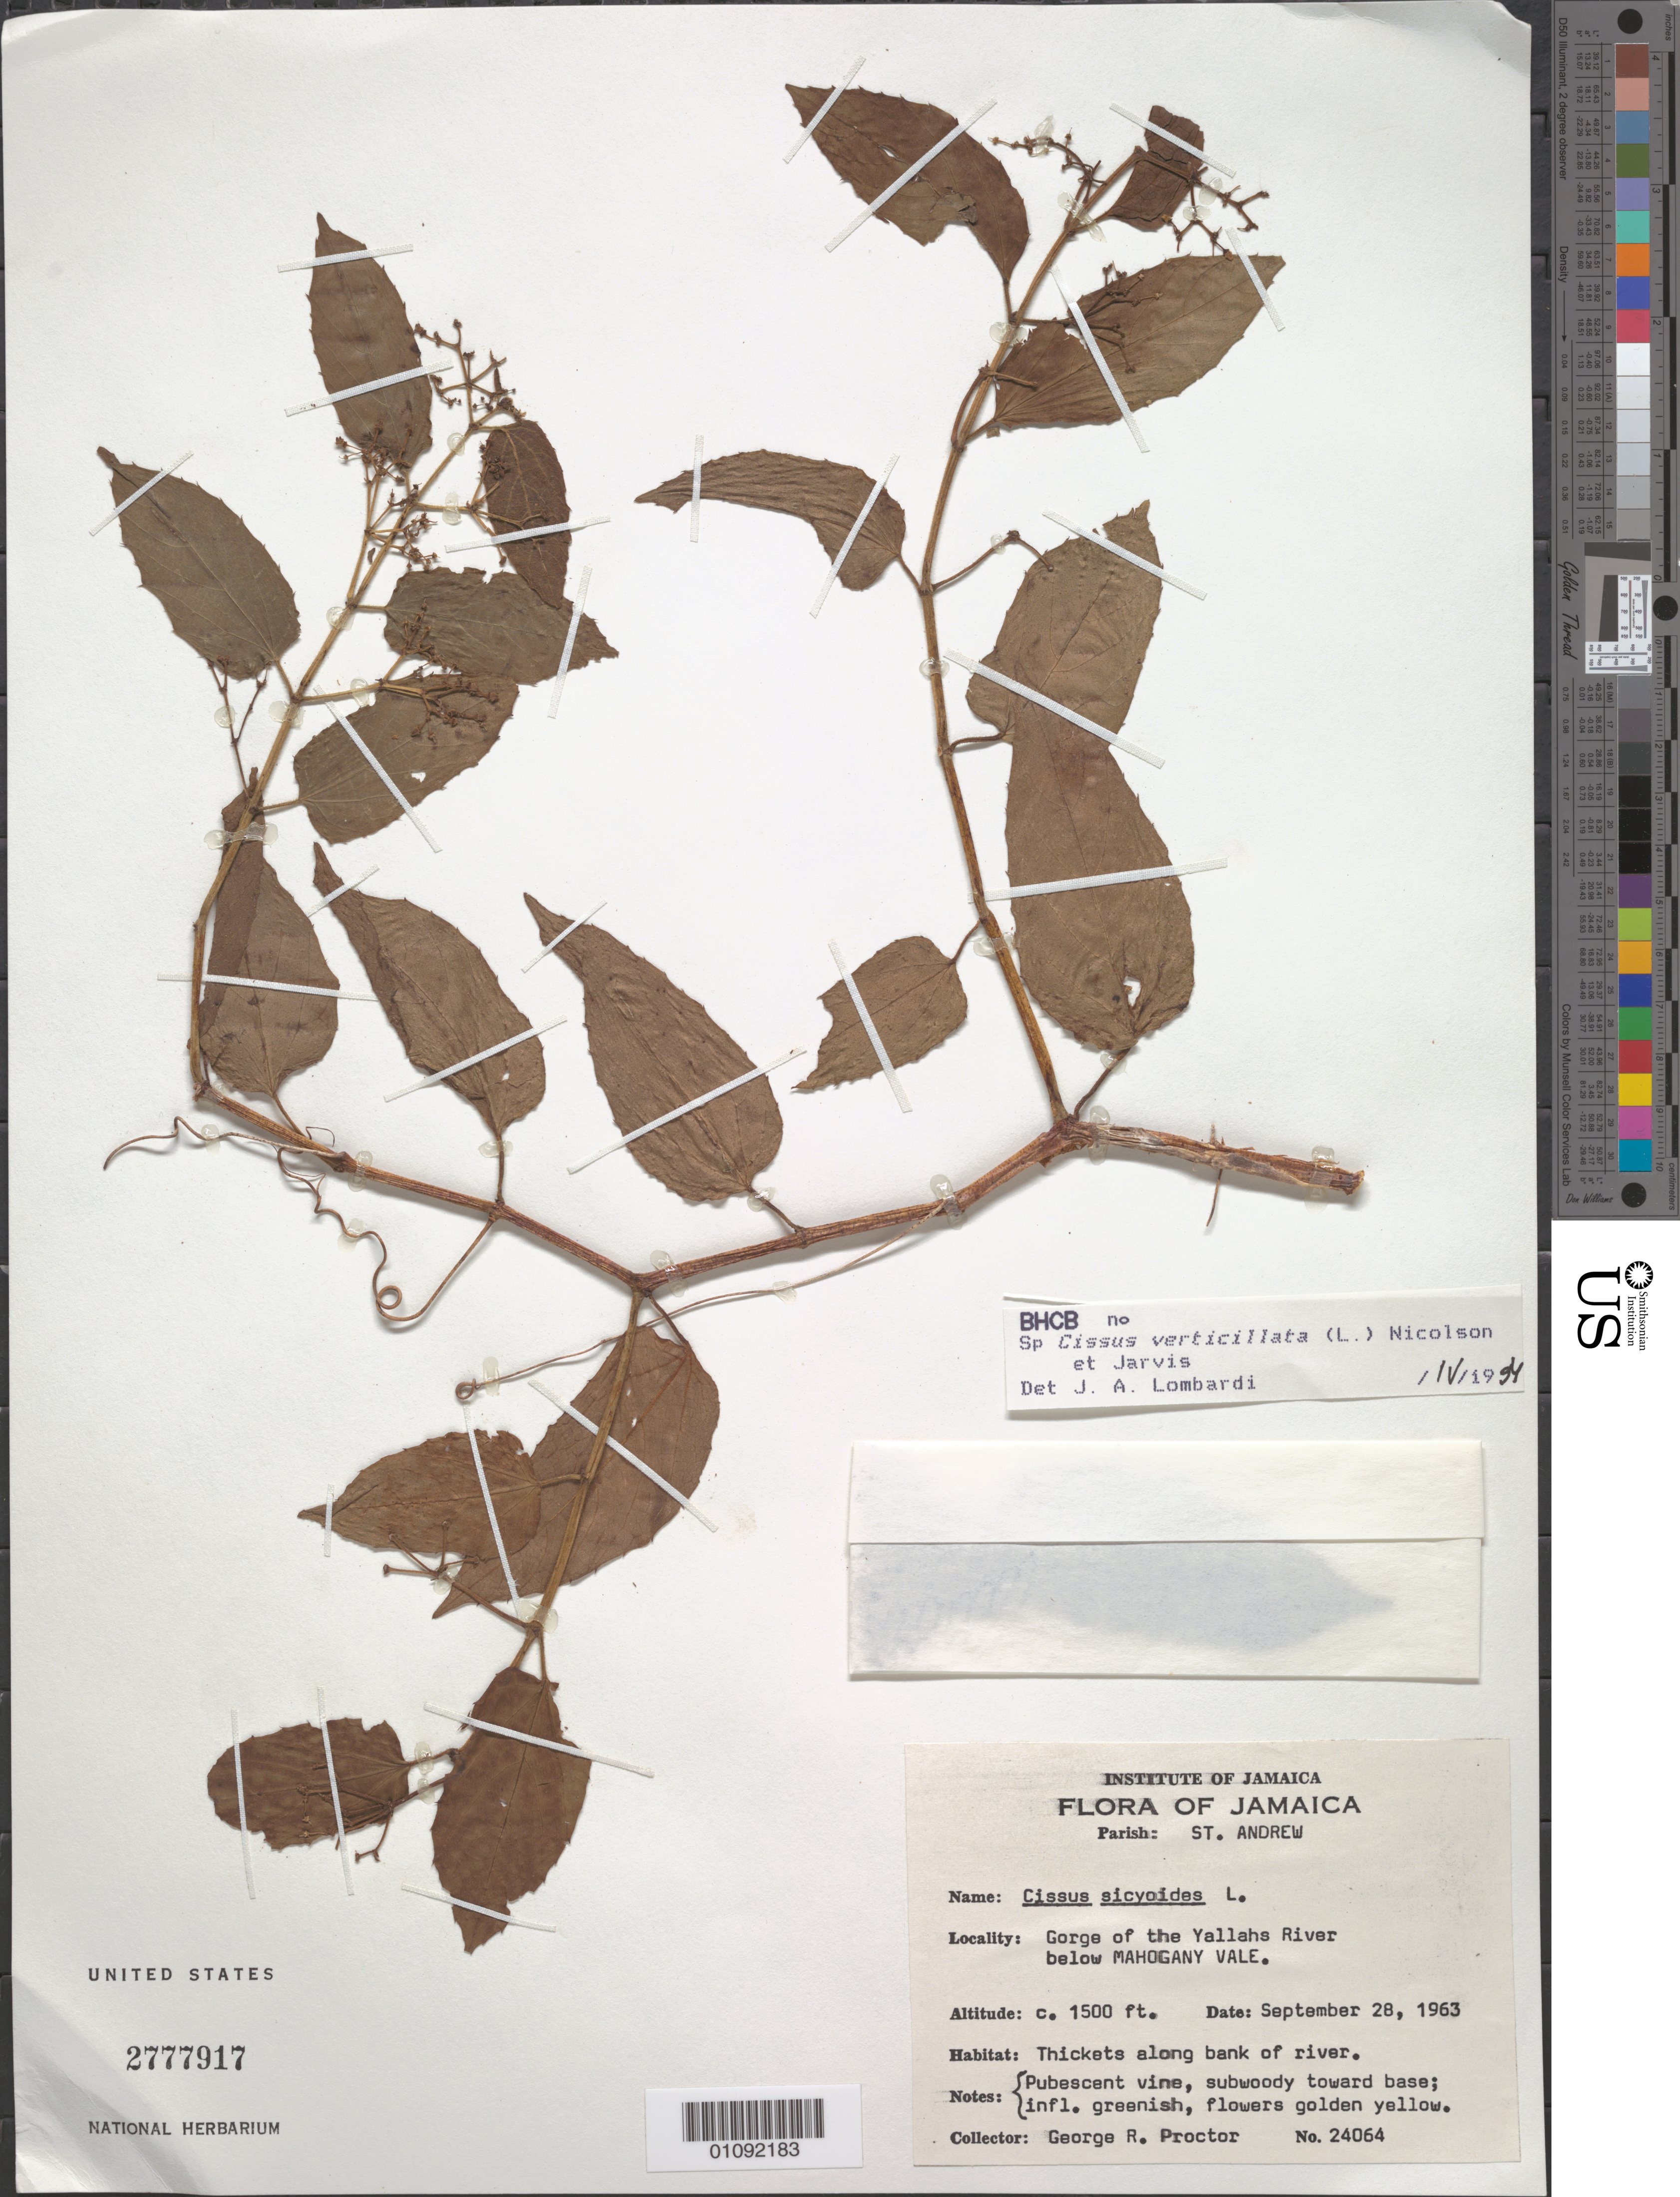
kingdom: Plantae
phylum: Tracheophyta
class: Magnoliopsida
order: Vitales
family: Vitaceae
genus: Cissus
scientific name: Cissus verticillata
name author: (L.) Nicolson & C.E. Jarvis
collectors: G. R. Proctor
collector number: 24064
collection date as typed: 28 Sep 1963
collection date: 1963-09-28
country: Jamaica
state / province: Saint Thomas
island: Jamaica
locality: Gorge of the Yallahs River below Mahogany Vale.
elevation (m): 457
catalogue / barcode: US 24064